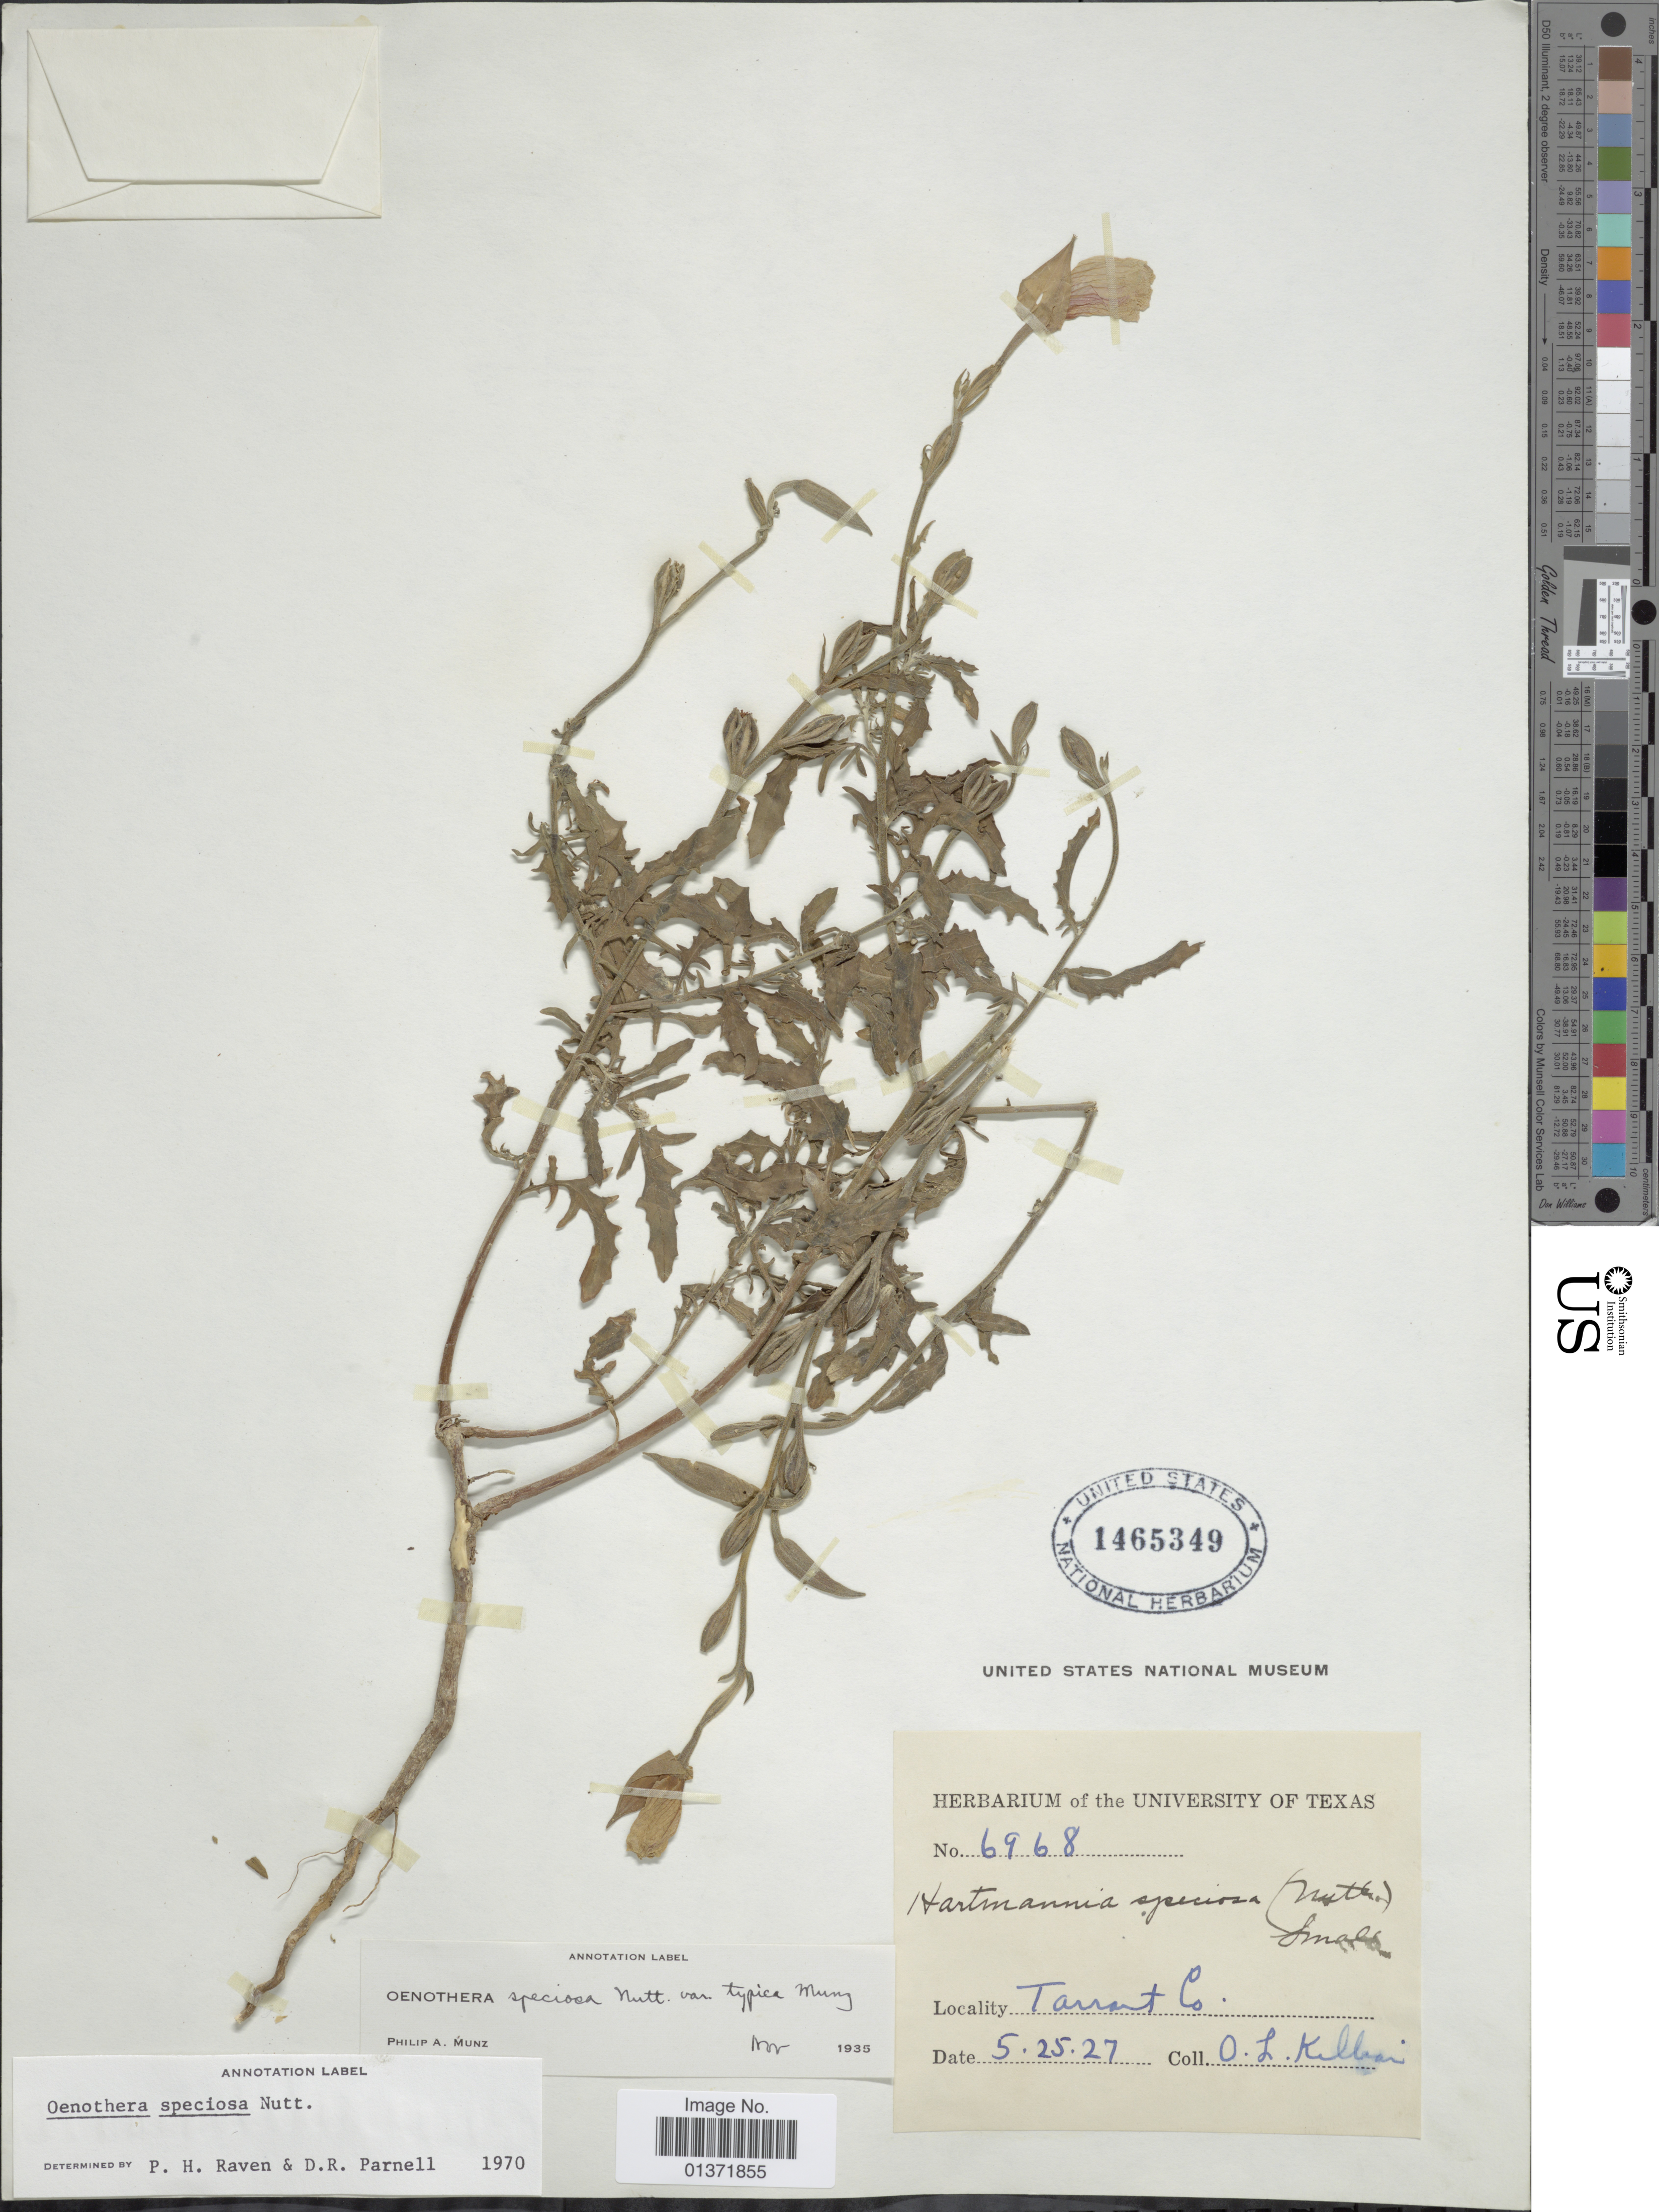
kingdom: Plantae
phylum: Tracheophyta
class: Magnoliopsida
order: Myrtales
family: Onagraceae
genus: Oenothera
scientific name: Oenothera speciosa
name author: Nutt.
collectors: O. Killian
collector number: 6968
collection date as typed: Transcribed d/m/y: 25/5/27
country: United States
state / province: Texas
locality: Tarrant Co.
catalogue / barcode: US 1465349